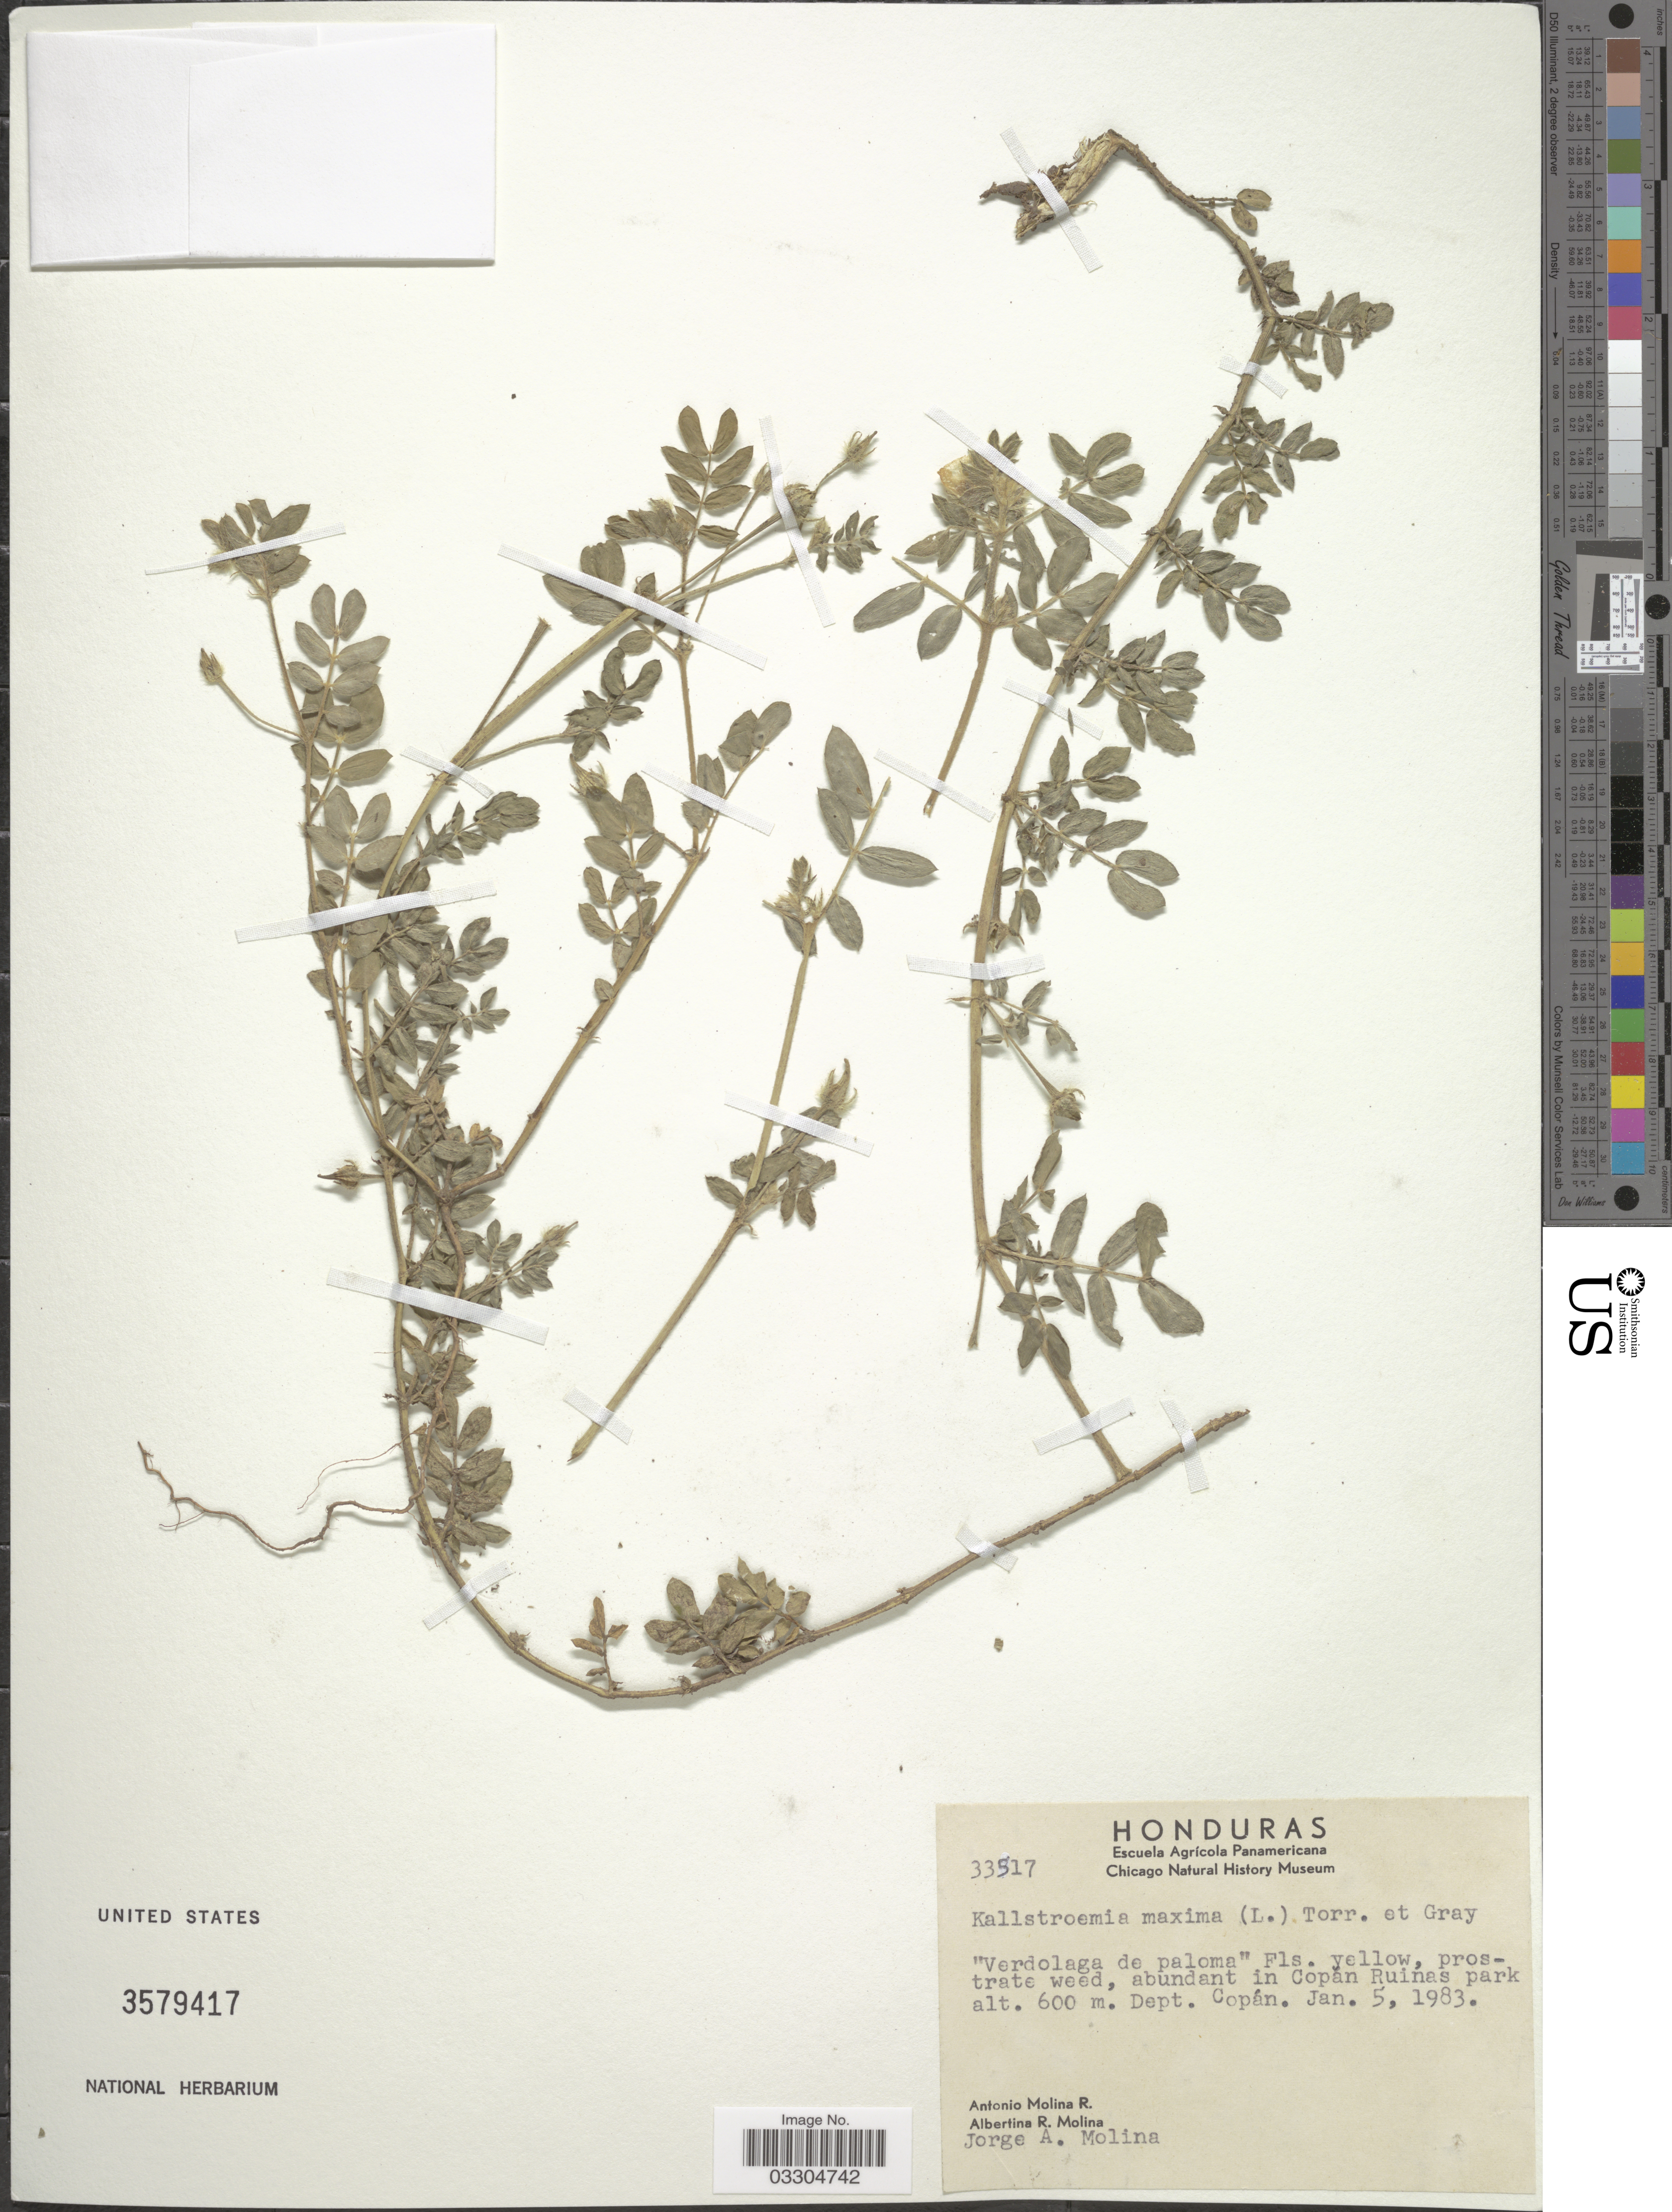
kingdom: Plantae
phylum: Tracheophyta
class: Magnoliopsida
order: Zygophyllales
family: Zygophyllaceae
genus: Kallstroemia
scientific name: Kallstroemia maxima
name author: (L.) Hook. & Arn.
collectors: A. Molina R., A. R. Molina & J. A. Molina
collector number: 33517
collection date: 1983-01-05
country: Honduras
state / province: Copán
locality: Copan Ruinas park.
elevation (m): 600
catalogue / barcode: US 3579417